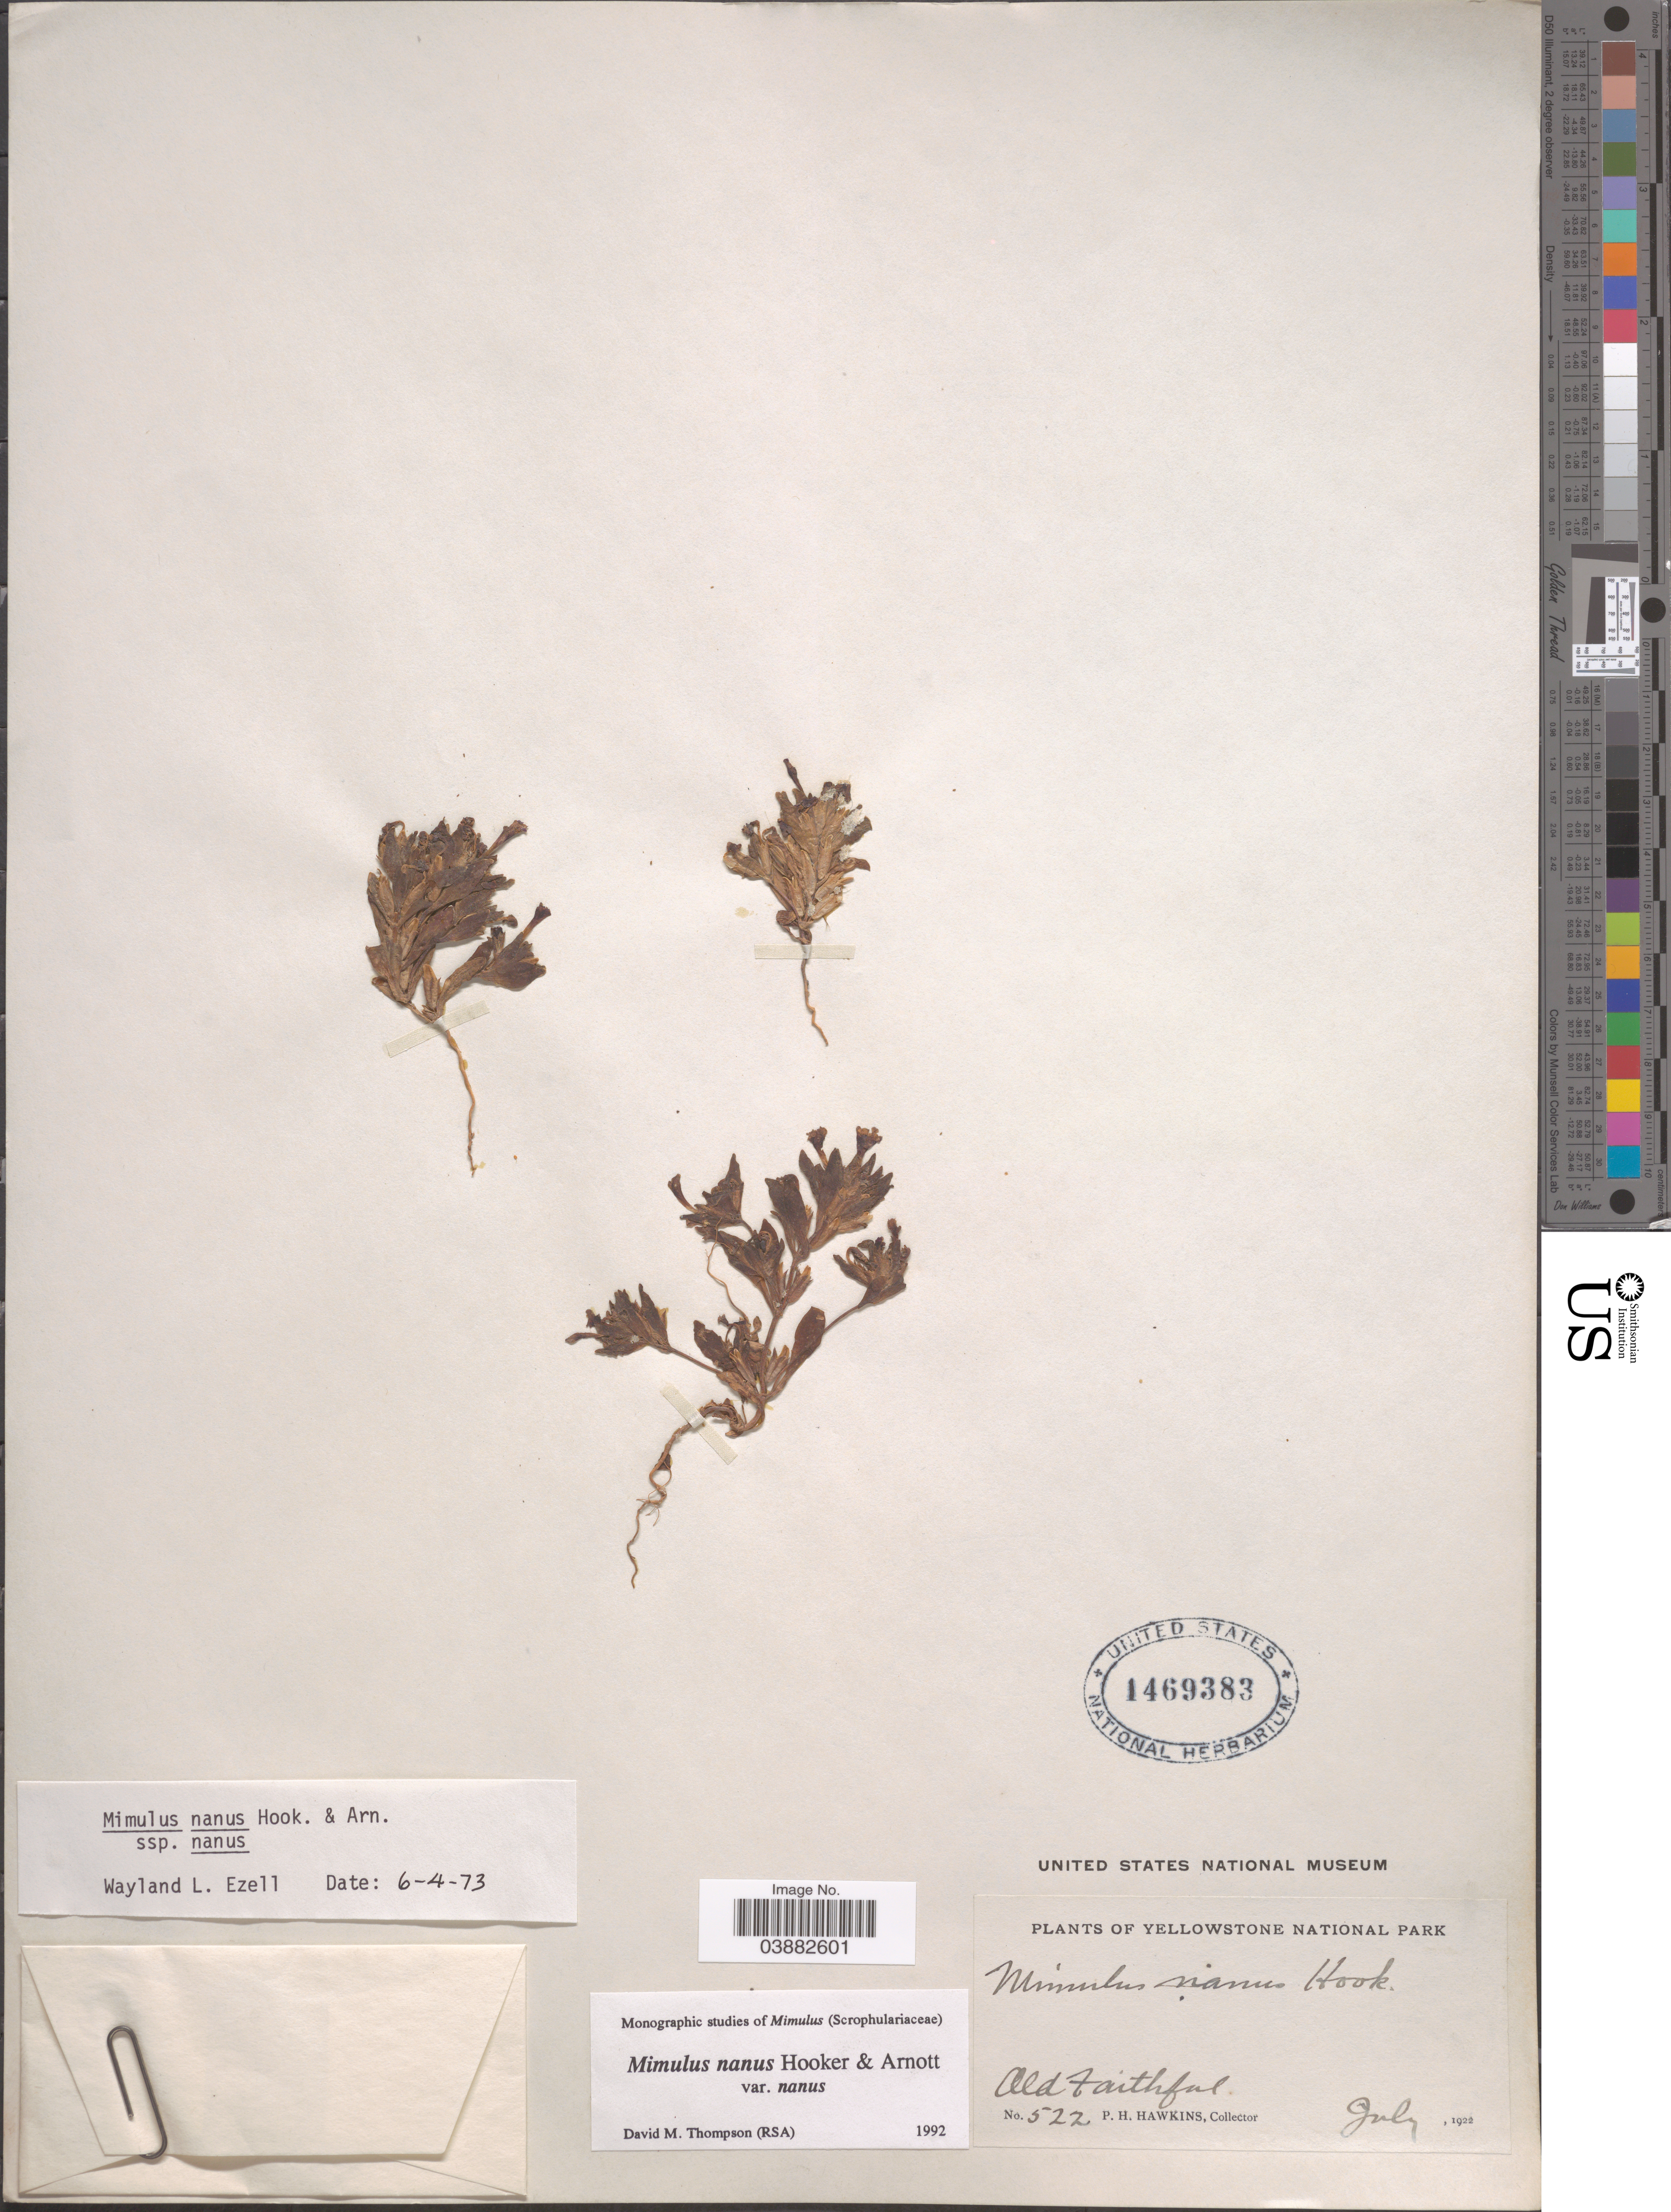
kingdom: Plantae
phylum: Tracheophyta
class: Magnoliopsida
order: Lamiales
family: Phrymaceae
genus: Mimulus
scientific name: Mimulus nanus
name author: Hook. & Arn.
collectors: P. Hawkins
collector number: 522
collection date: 1922-07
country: United States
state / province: Wyoming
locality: Yellowstone National Park. Old Faithful.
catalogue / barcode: US 1469383